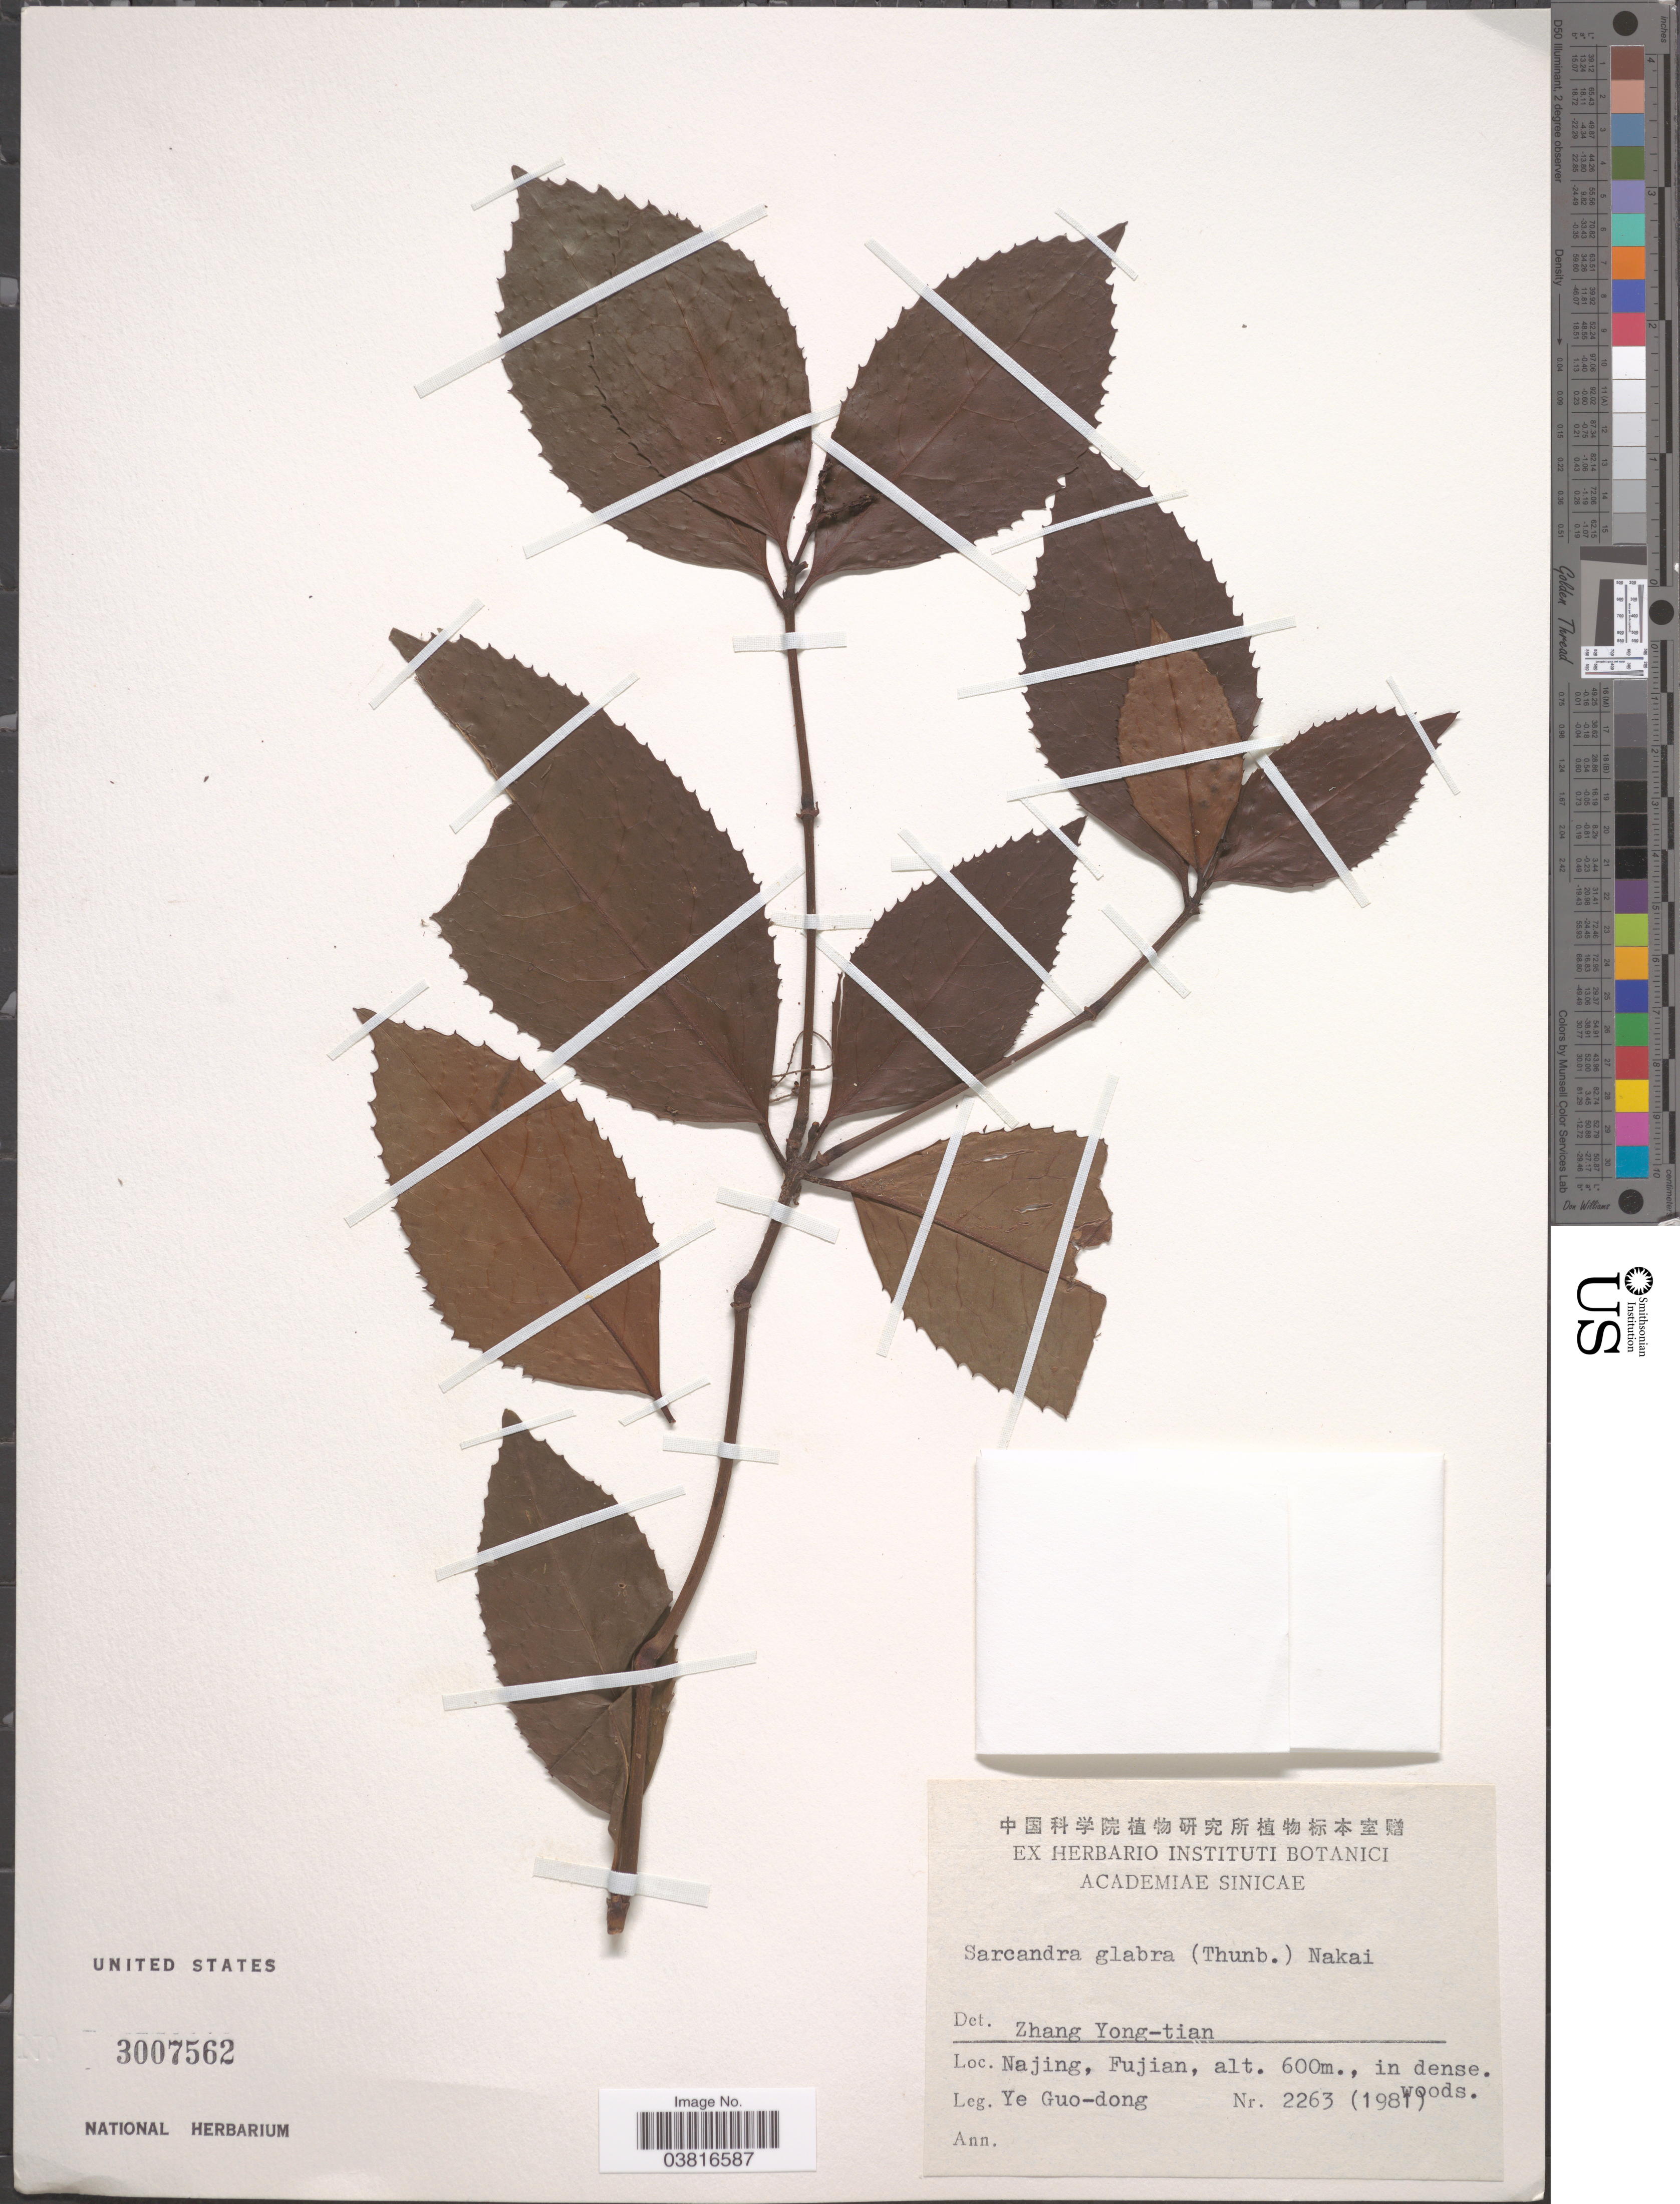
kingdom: Plantae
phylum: Tracheophyta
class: Magnoliopsida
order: Chloranthales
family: Chloranthaceae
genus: Sarcandra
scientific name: Sarcandra glabra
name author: (Thunb.) Nakai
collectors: Y. Guo-dong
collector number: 2263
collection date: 1981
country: China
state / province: Fujian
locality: Najing.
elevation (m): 600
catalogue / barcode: US 3007562